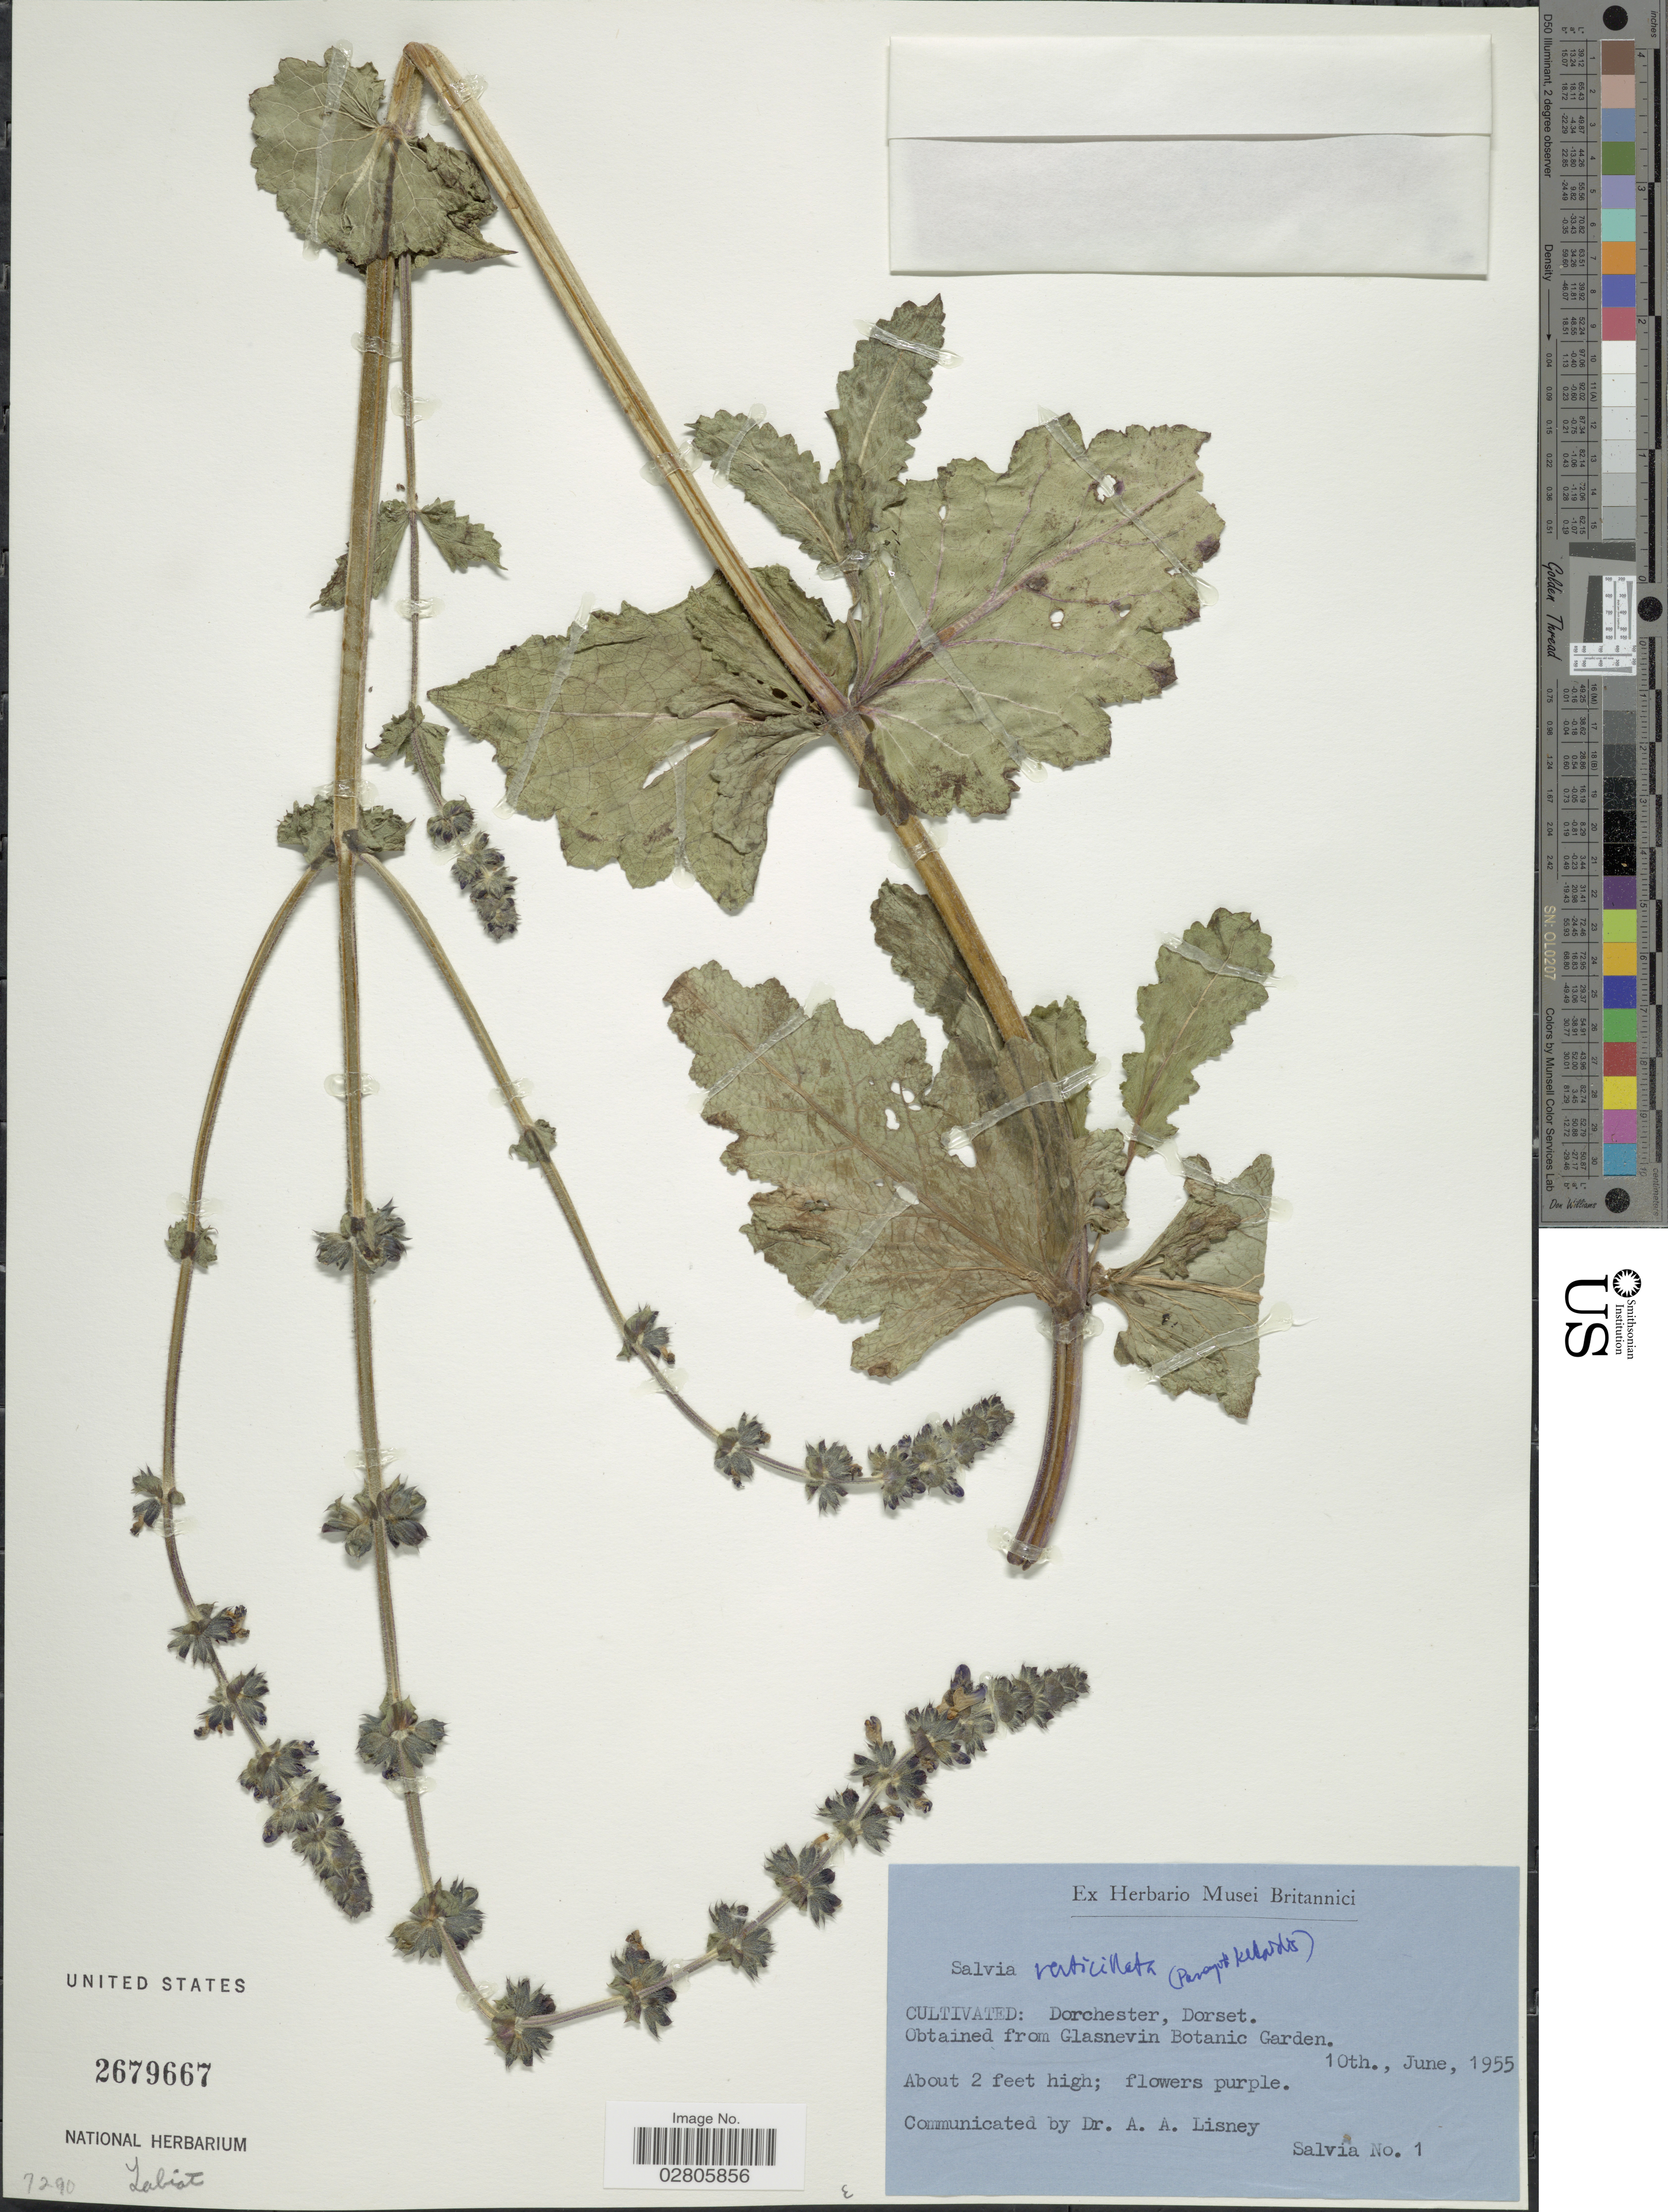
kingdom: Plantae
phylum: Tracheophyta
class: Magnoliopsida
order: Lamiales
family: Lamiaceae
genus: Salvia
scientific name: Salvia sp.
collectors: Salvia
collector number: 1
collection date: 1955-06-10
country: United Kingdom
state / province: England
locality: Dorchester, Dorset. Obtained from Glasnevin Botanic Garden [unsure placement]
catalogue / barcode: US 2679667